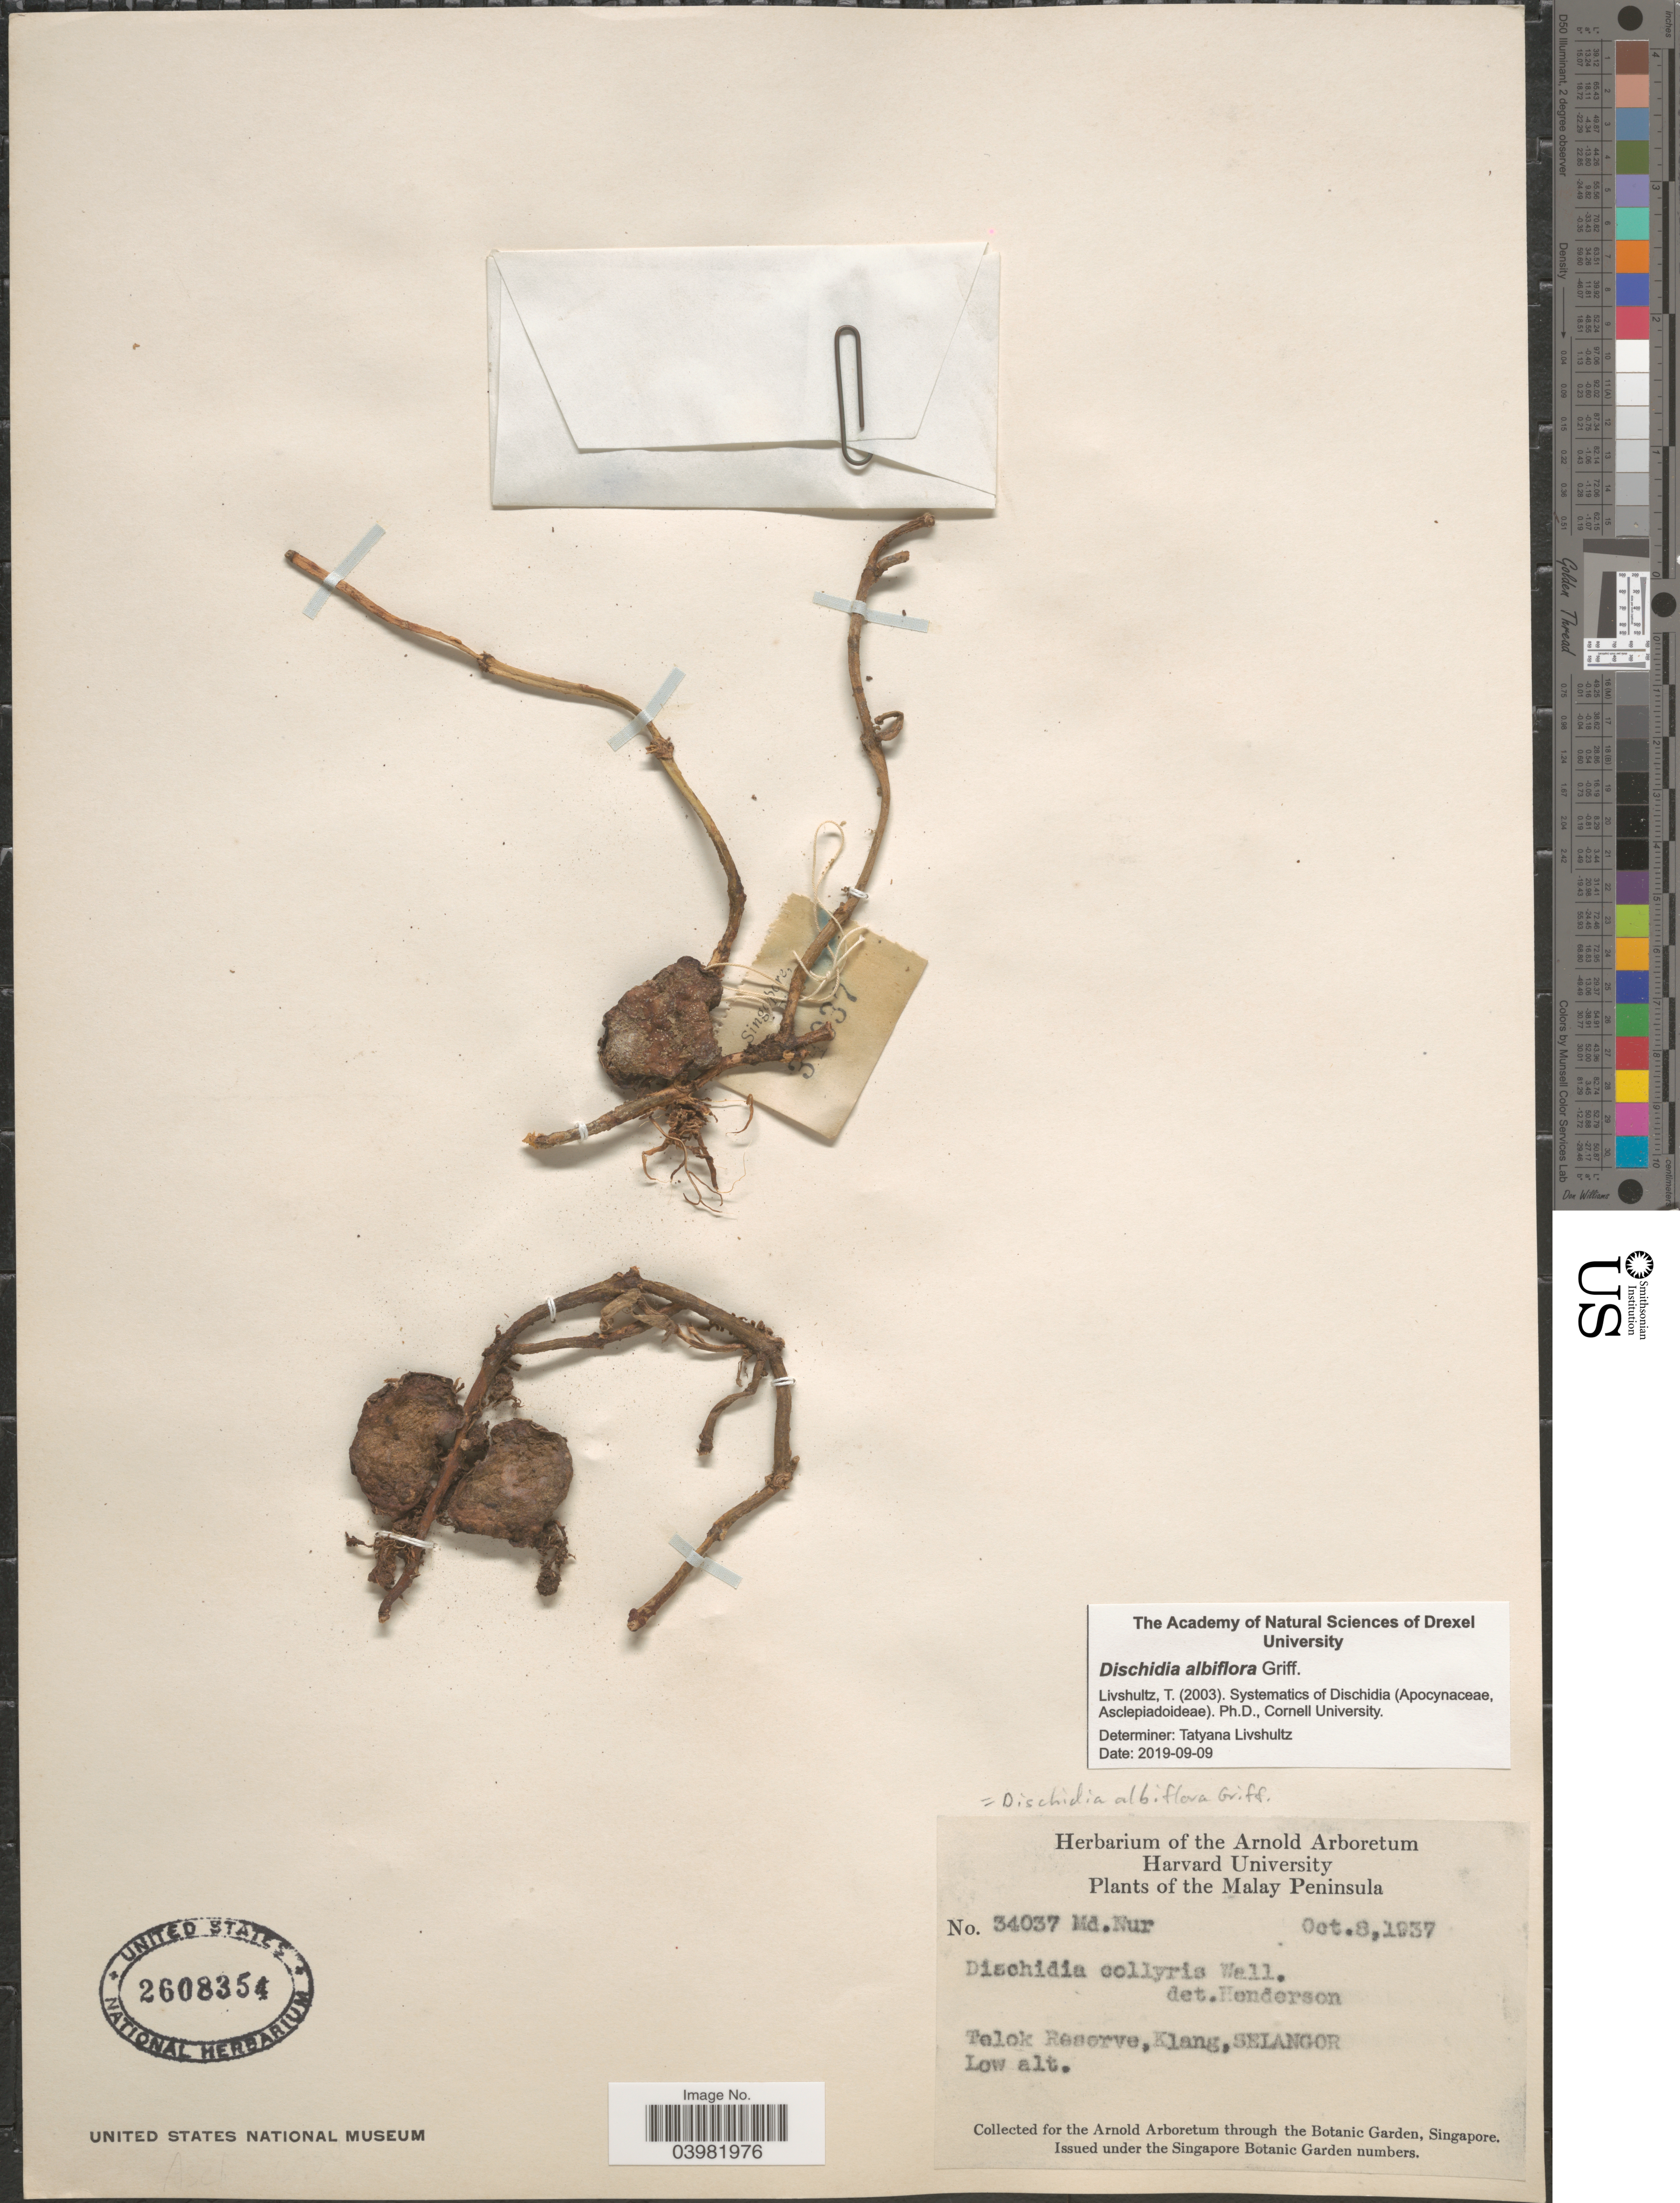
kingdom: Plantae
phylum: Tracheophyta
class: Magnoliopsida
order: Gentianales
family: Apocynaceae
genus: Dischidia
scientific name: Dischidia albiflora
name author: Griff.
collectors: M. Nur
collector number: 34037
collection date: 1937-10-08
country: Malaysia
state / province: Selangor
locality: The Malay Peninsula. Telok Reserve, Klang.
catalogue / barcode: US 2608354